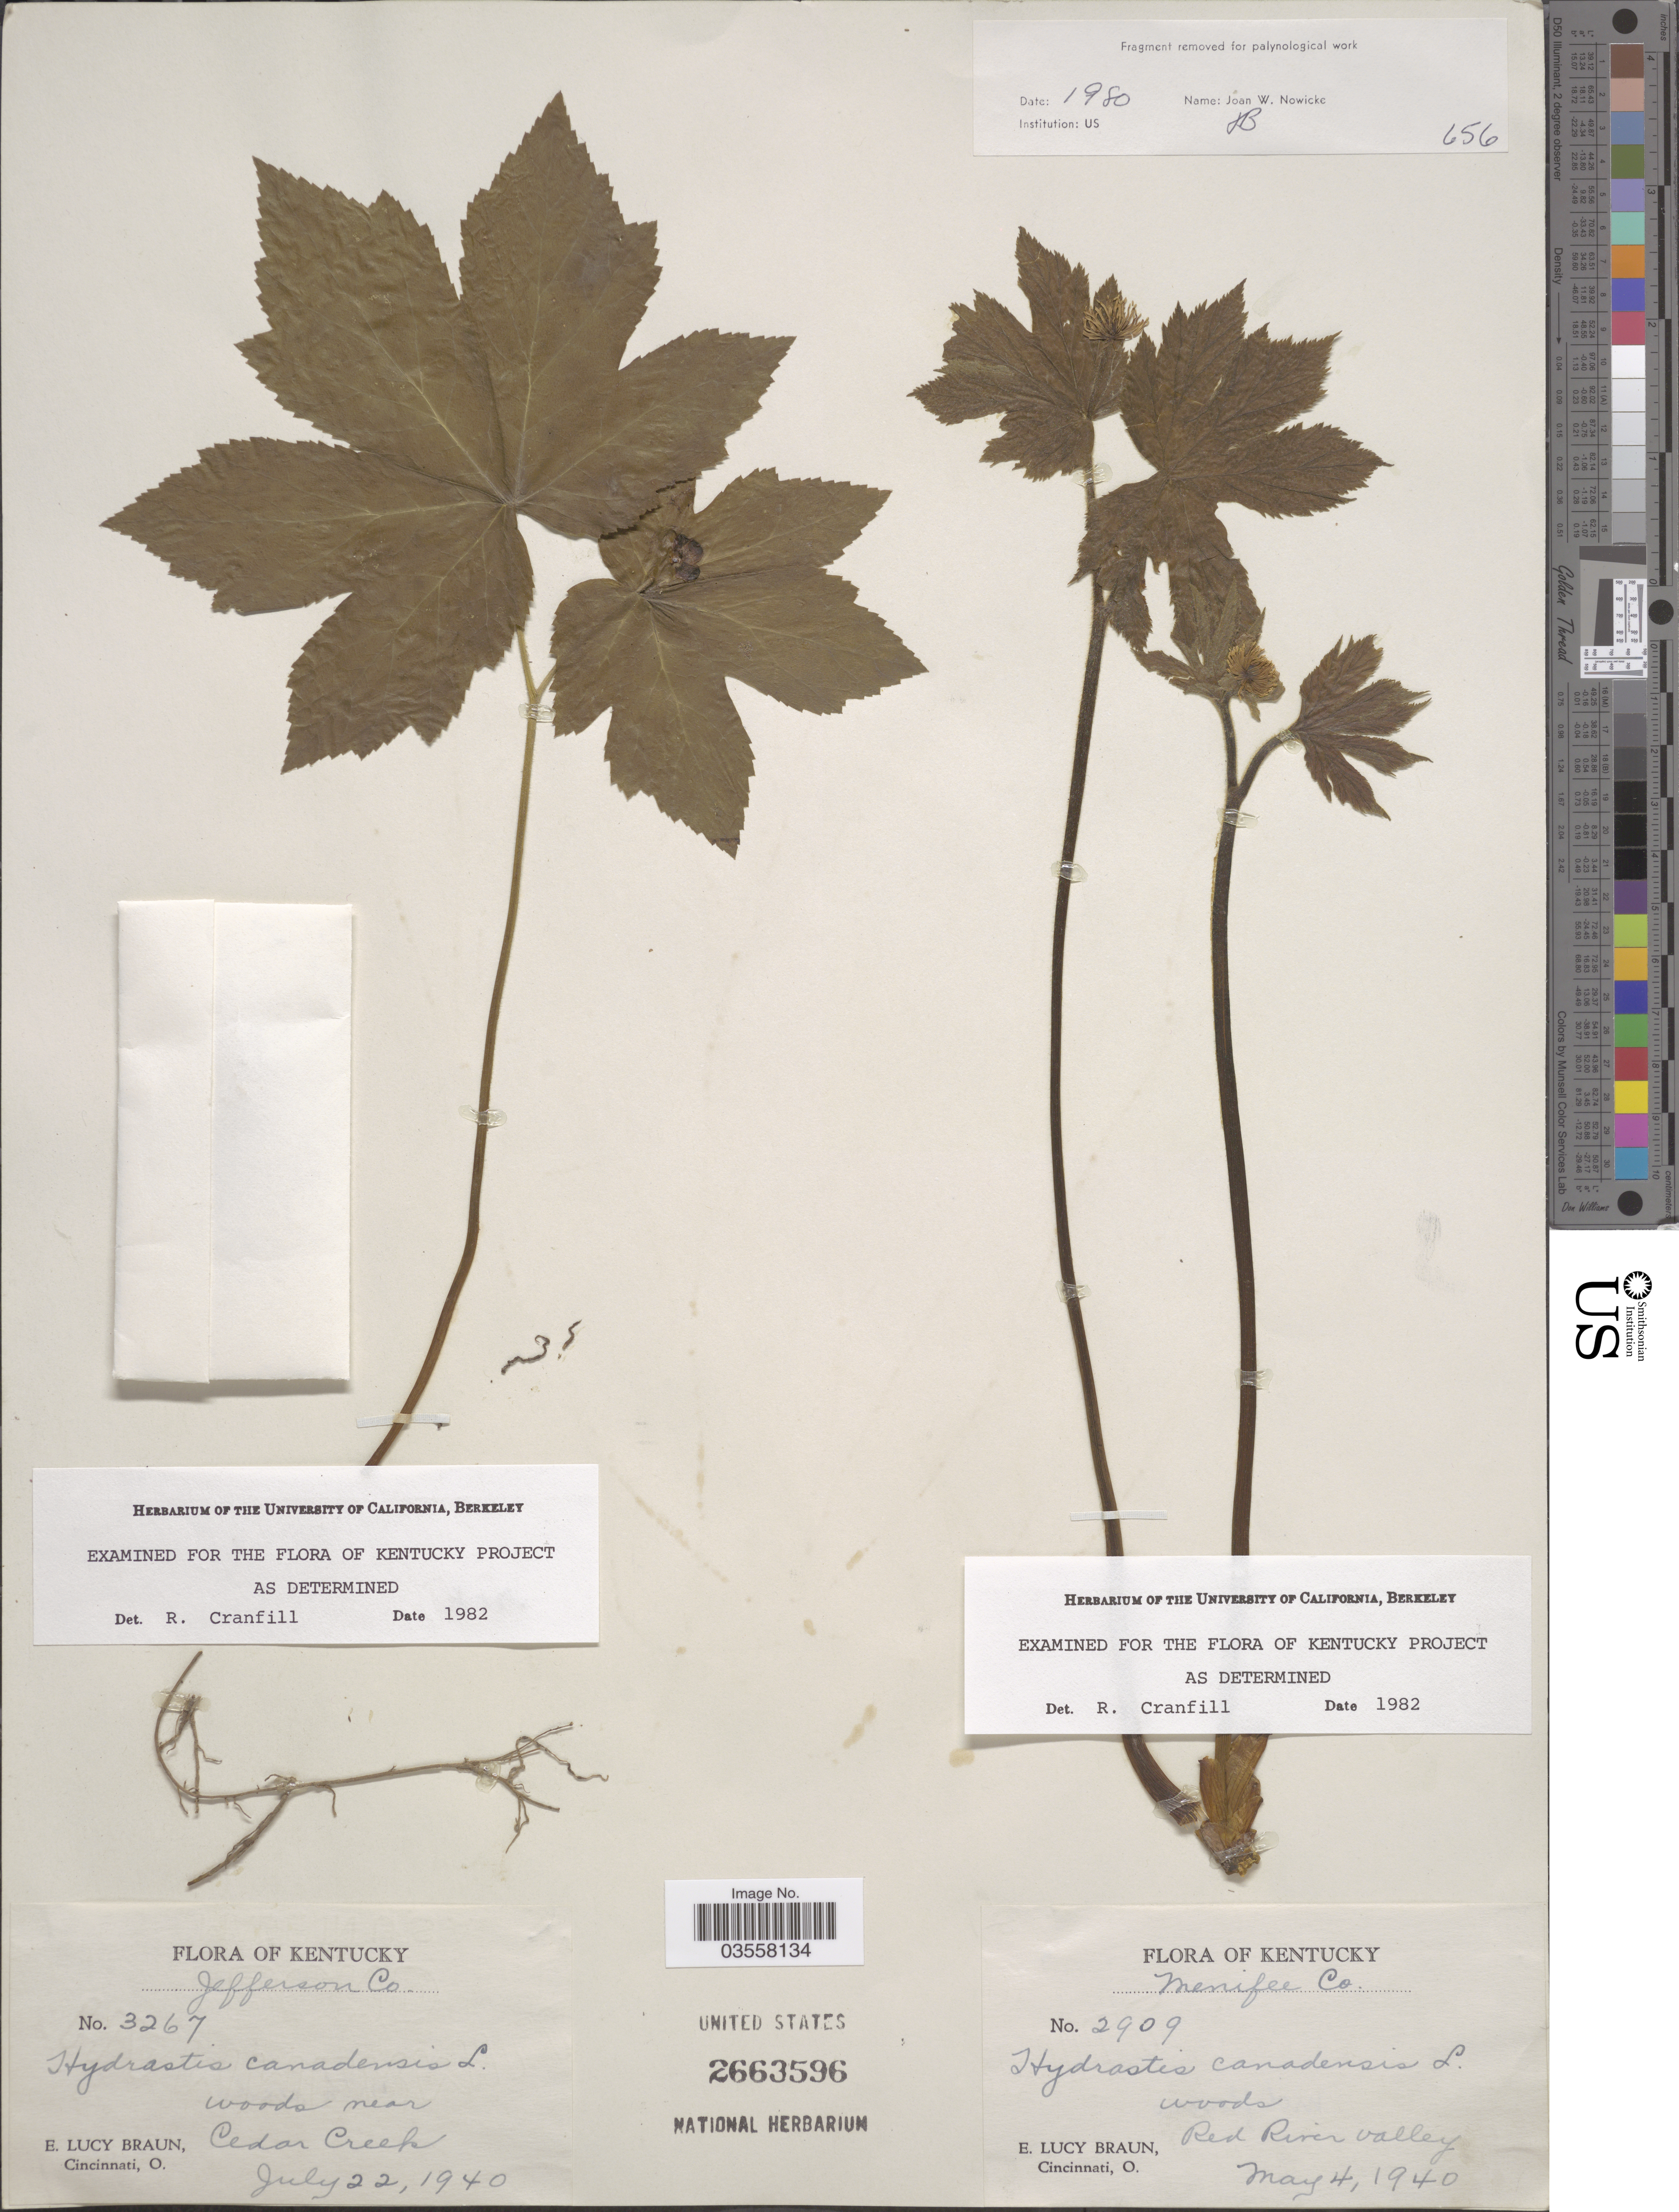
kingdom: Plantae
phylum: Tracheophyta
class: Magnoliopsida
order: Ranunculales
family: Ranunculaceae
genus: Hydrastis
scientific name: Hydrastis canadensis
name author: L.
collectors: E. L. Braun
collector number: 3267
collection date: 1940-07-22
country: United States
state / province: Kentucky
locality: Jefferson Co. Cedar Creek.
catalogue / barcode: US 2663596